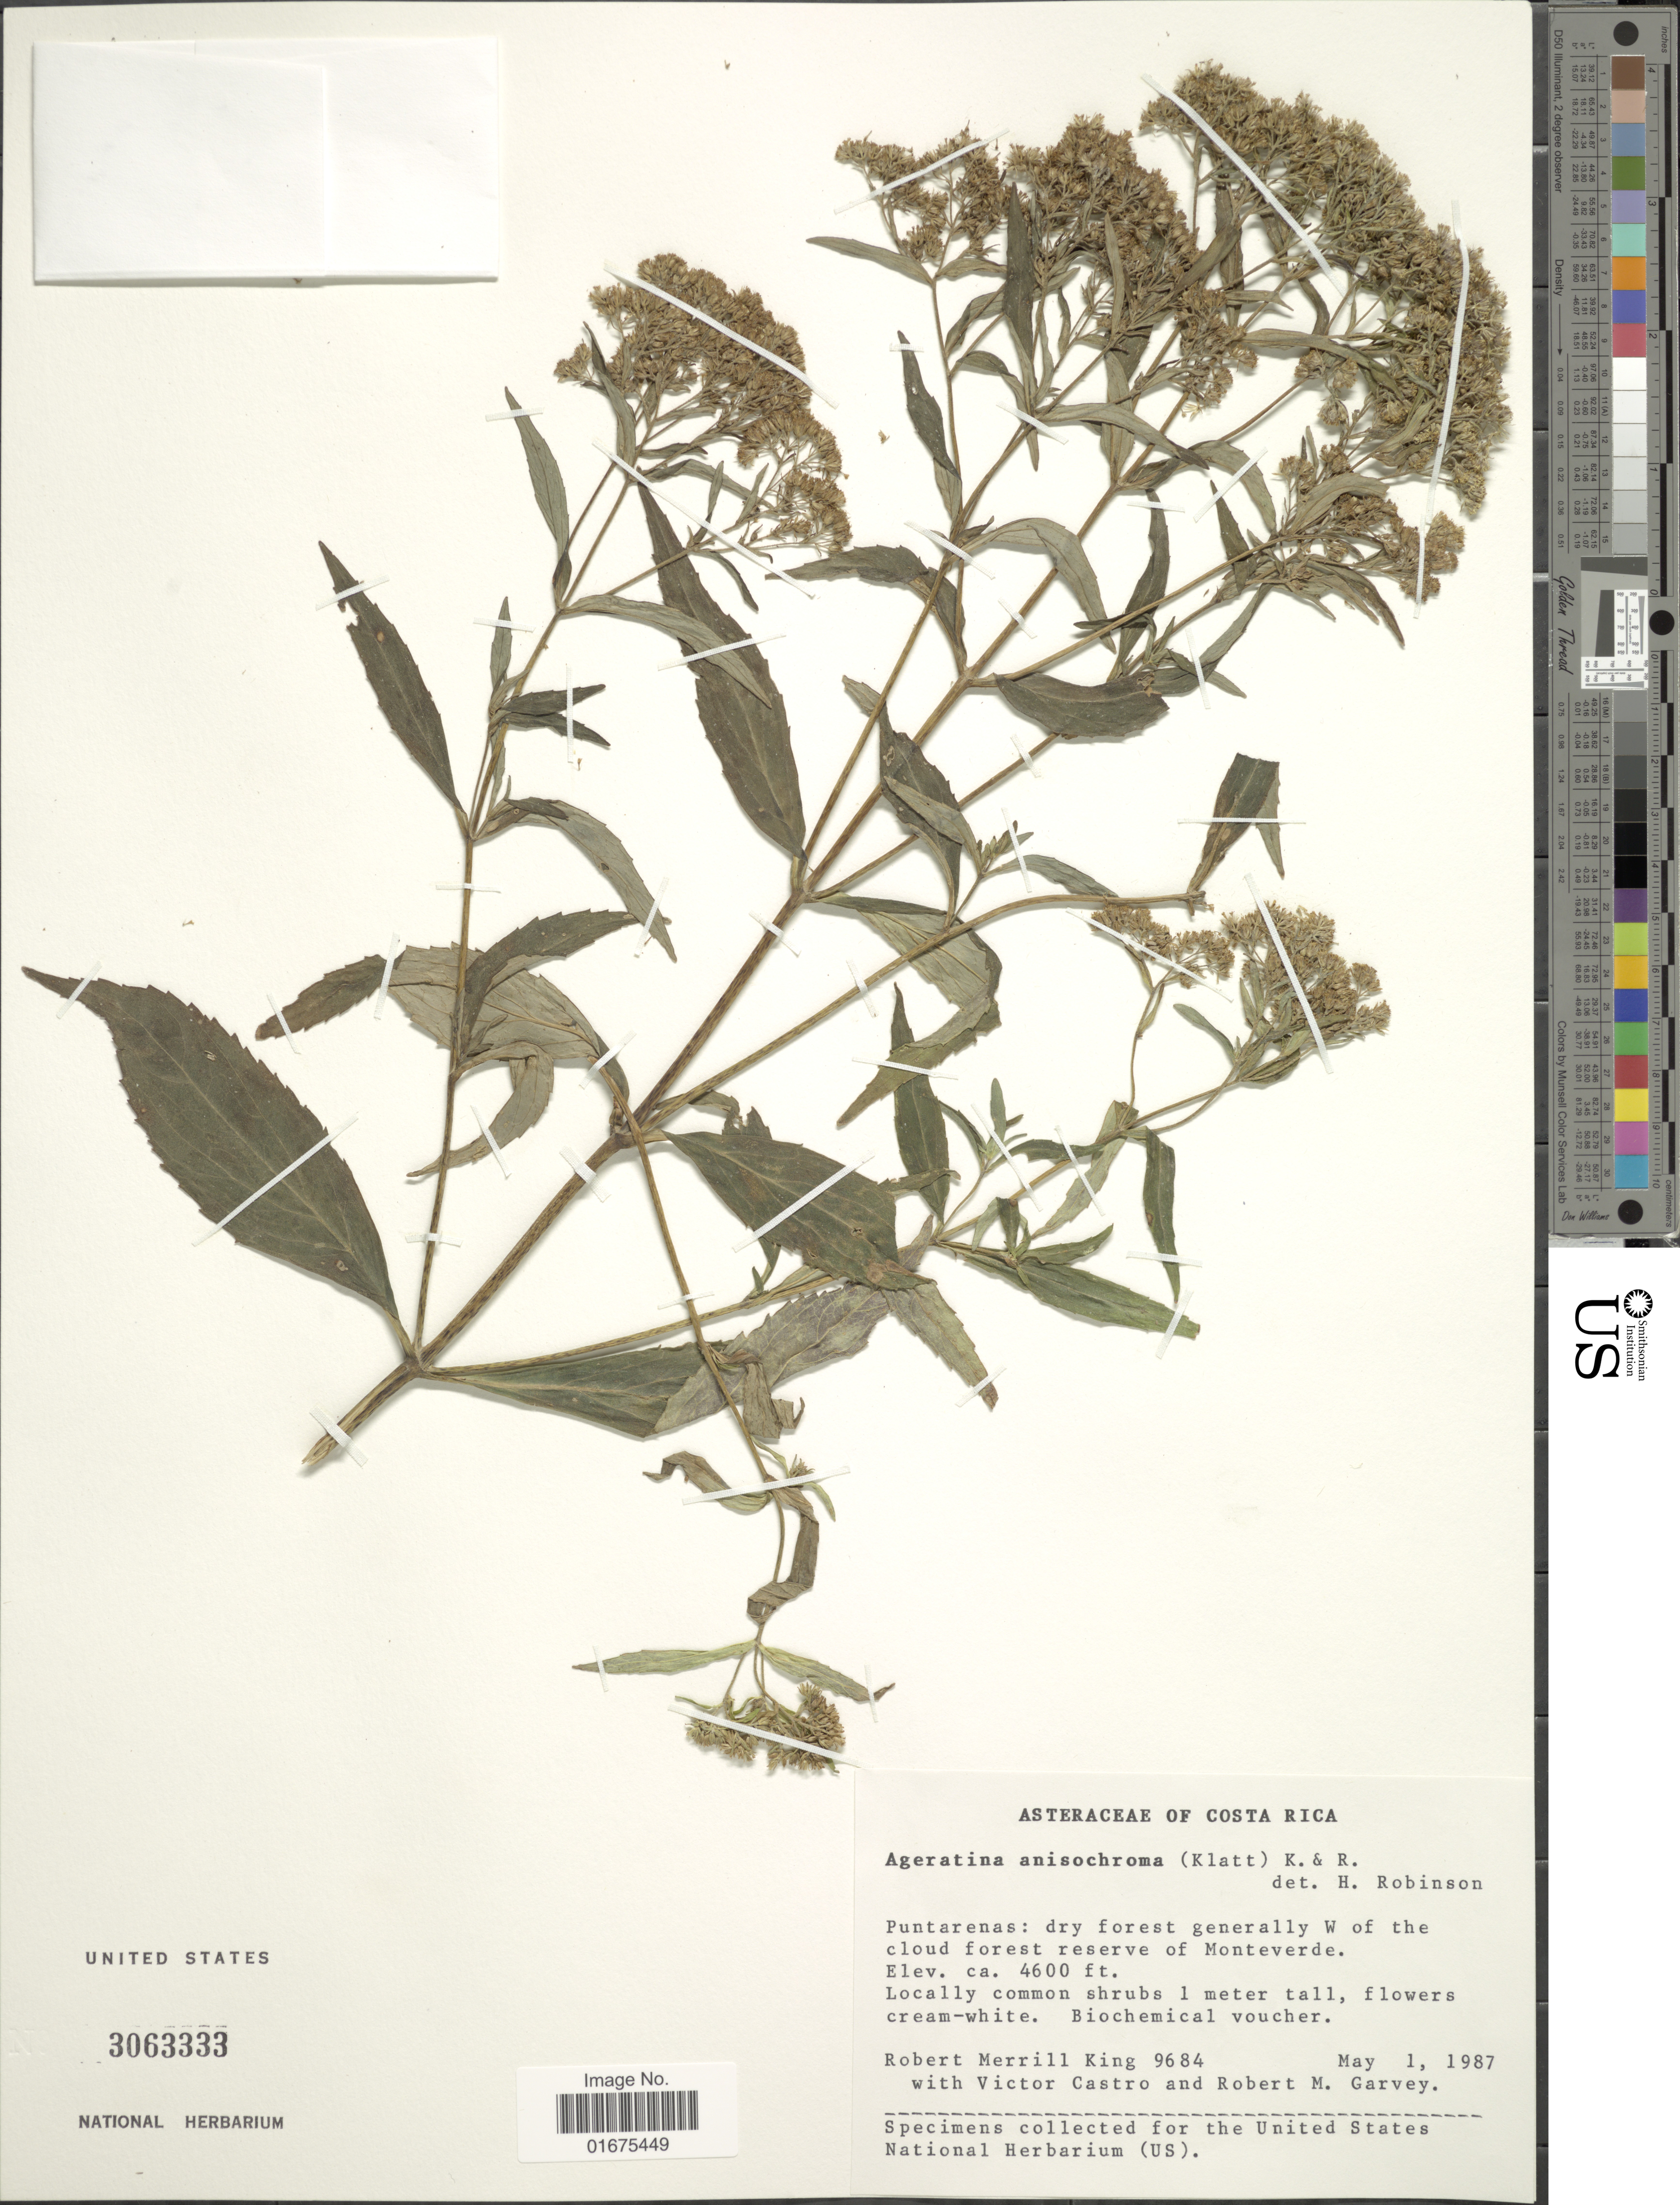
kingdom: Plantae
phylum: Tracheophyta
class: Magnoliopsida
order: Asterales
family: Asteraceae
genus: Ageratina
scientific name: Ageratina anisochroma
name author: (Klatt) R.M. King & H. Rob.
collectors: R. M. King, V. Castro & R. Garvey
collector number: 9684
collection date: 1987-05-01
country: Costa Rica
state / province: Puntarenas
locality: Dry forest genereally W of the cloud forest reserve of Monteverde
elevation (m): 1402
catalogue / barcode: US 3063333